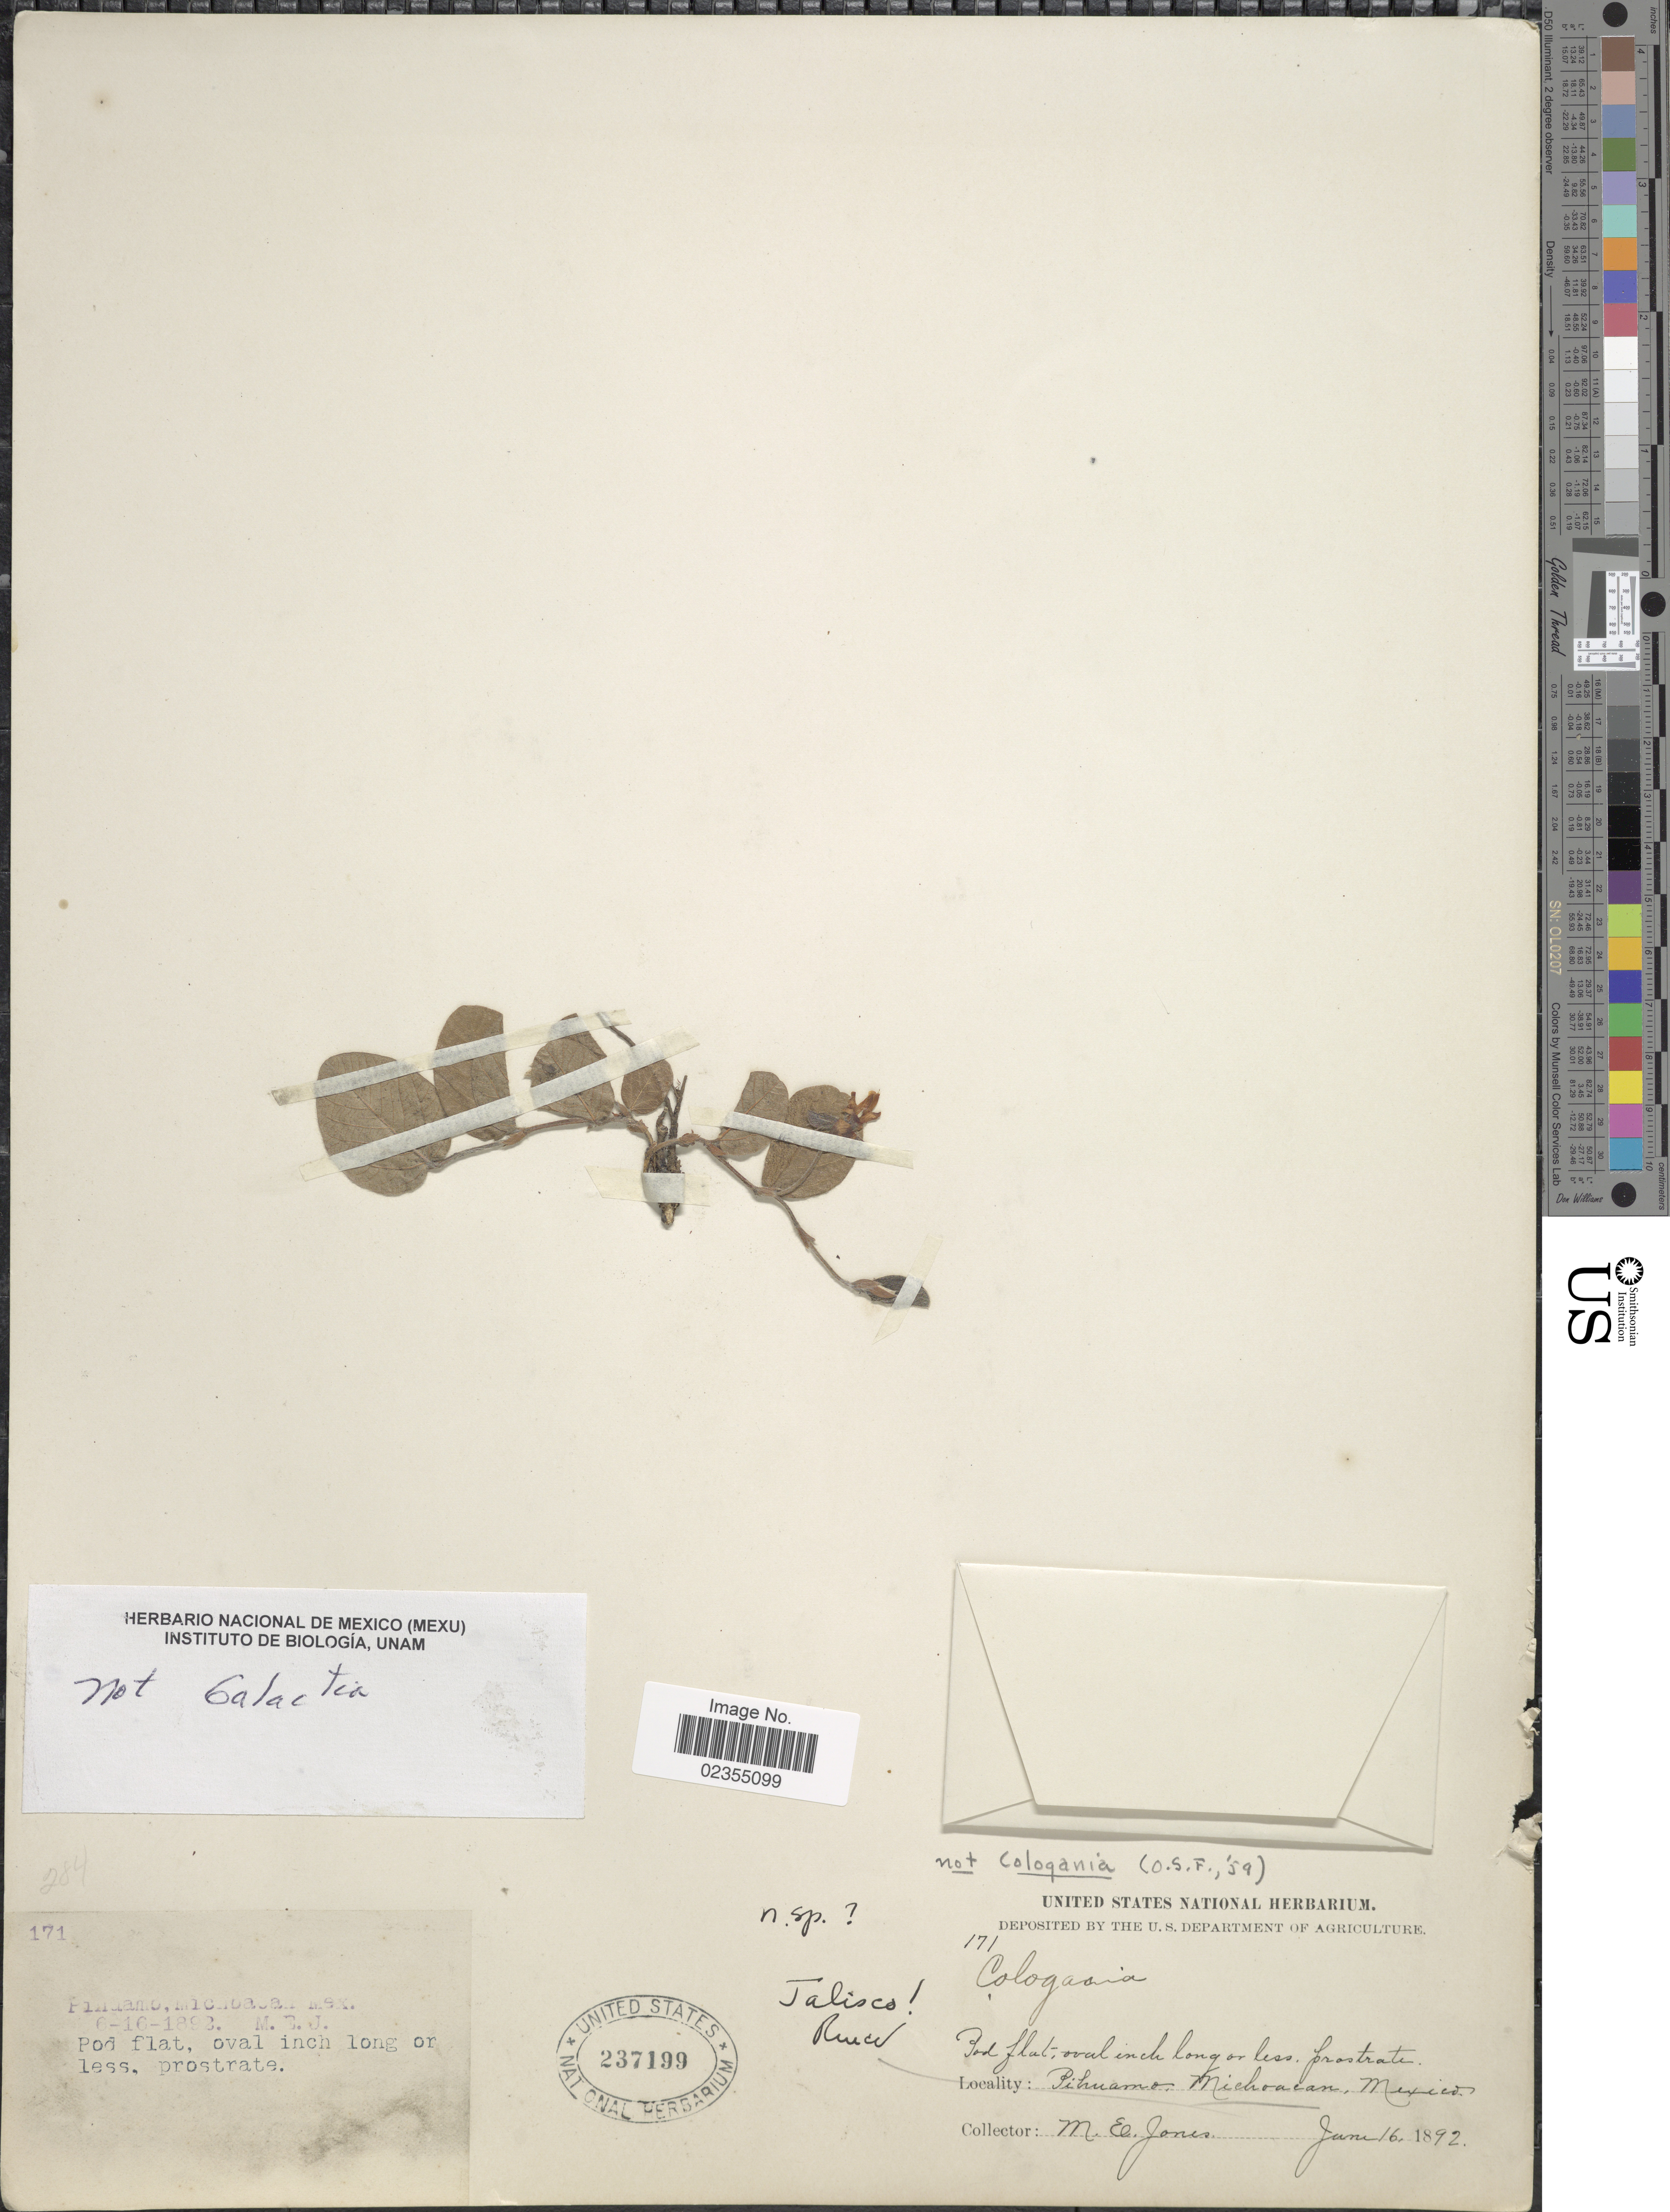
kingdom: Plantae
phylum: Tracheophyta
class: Magnoliopsida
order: Fabales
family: Fabaceae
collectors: M. E. Jones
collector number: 171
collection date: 1892-06-16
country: Mexico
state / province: Michoacán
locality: Pihuarno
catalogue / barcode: US 237199